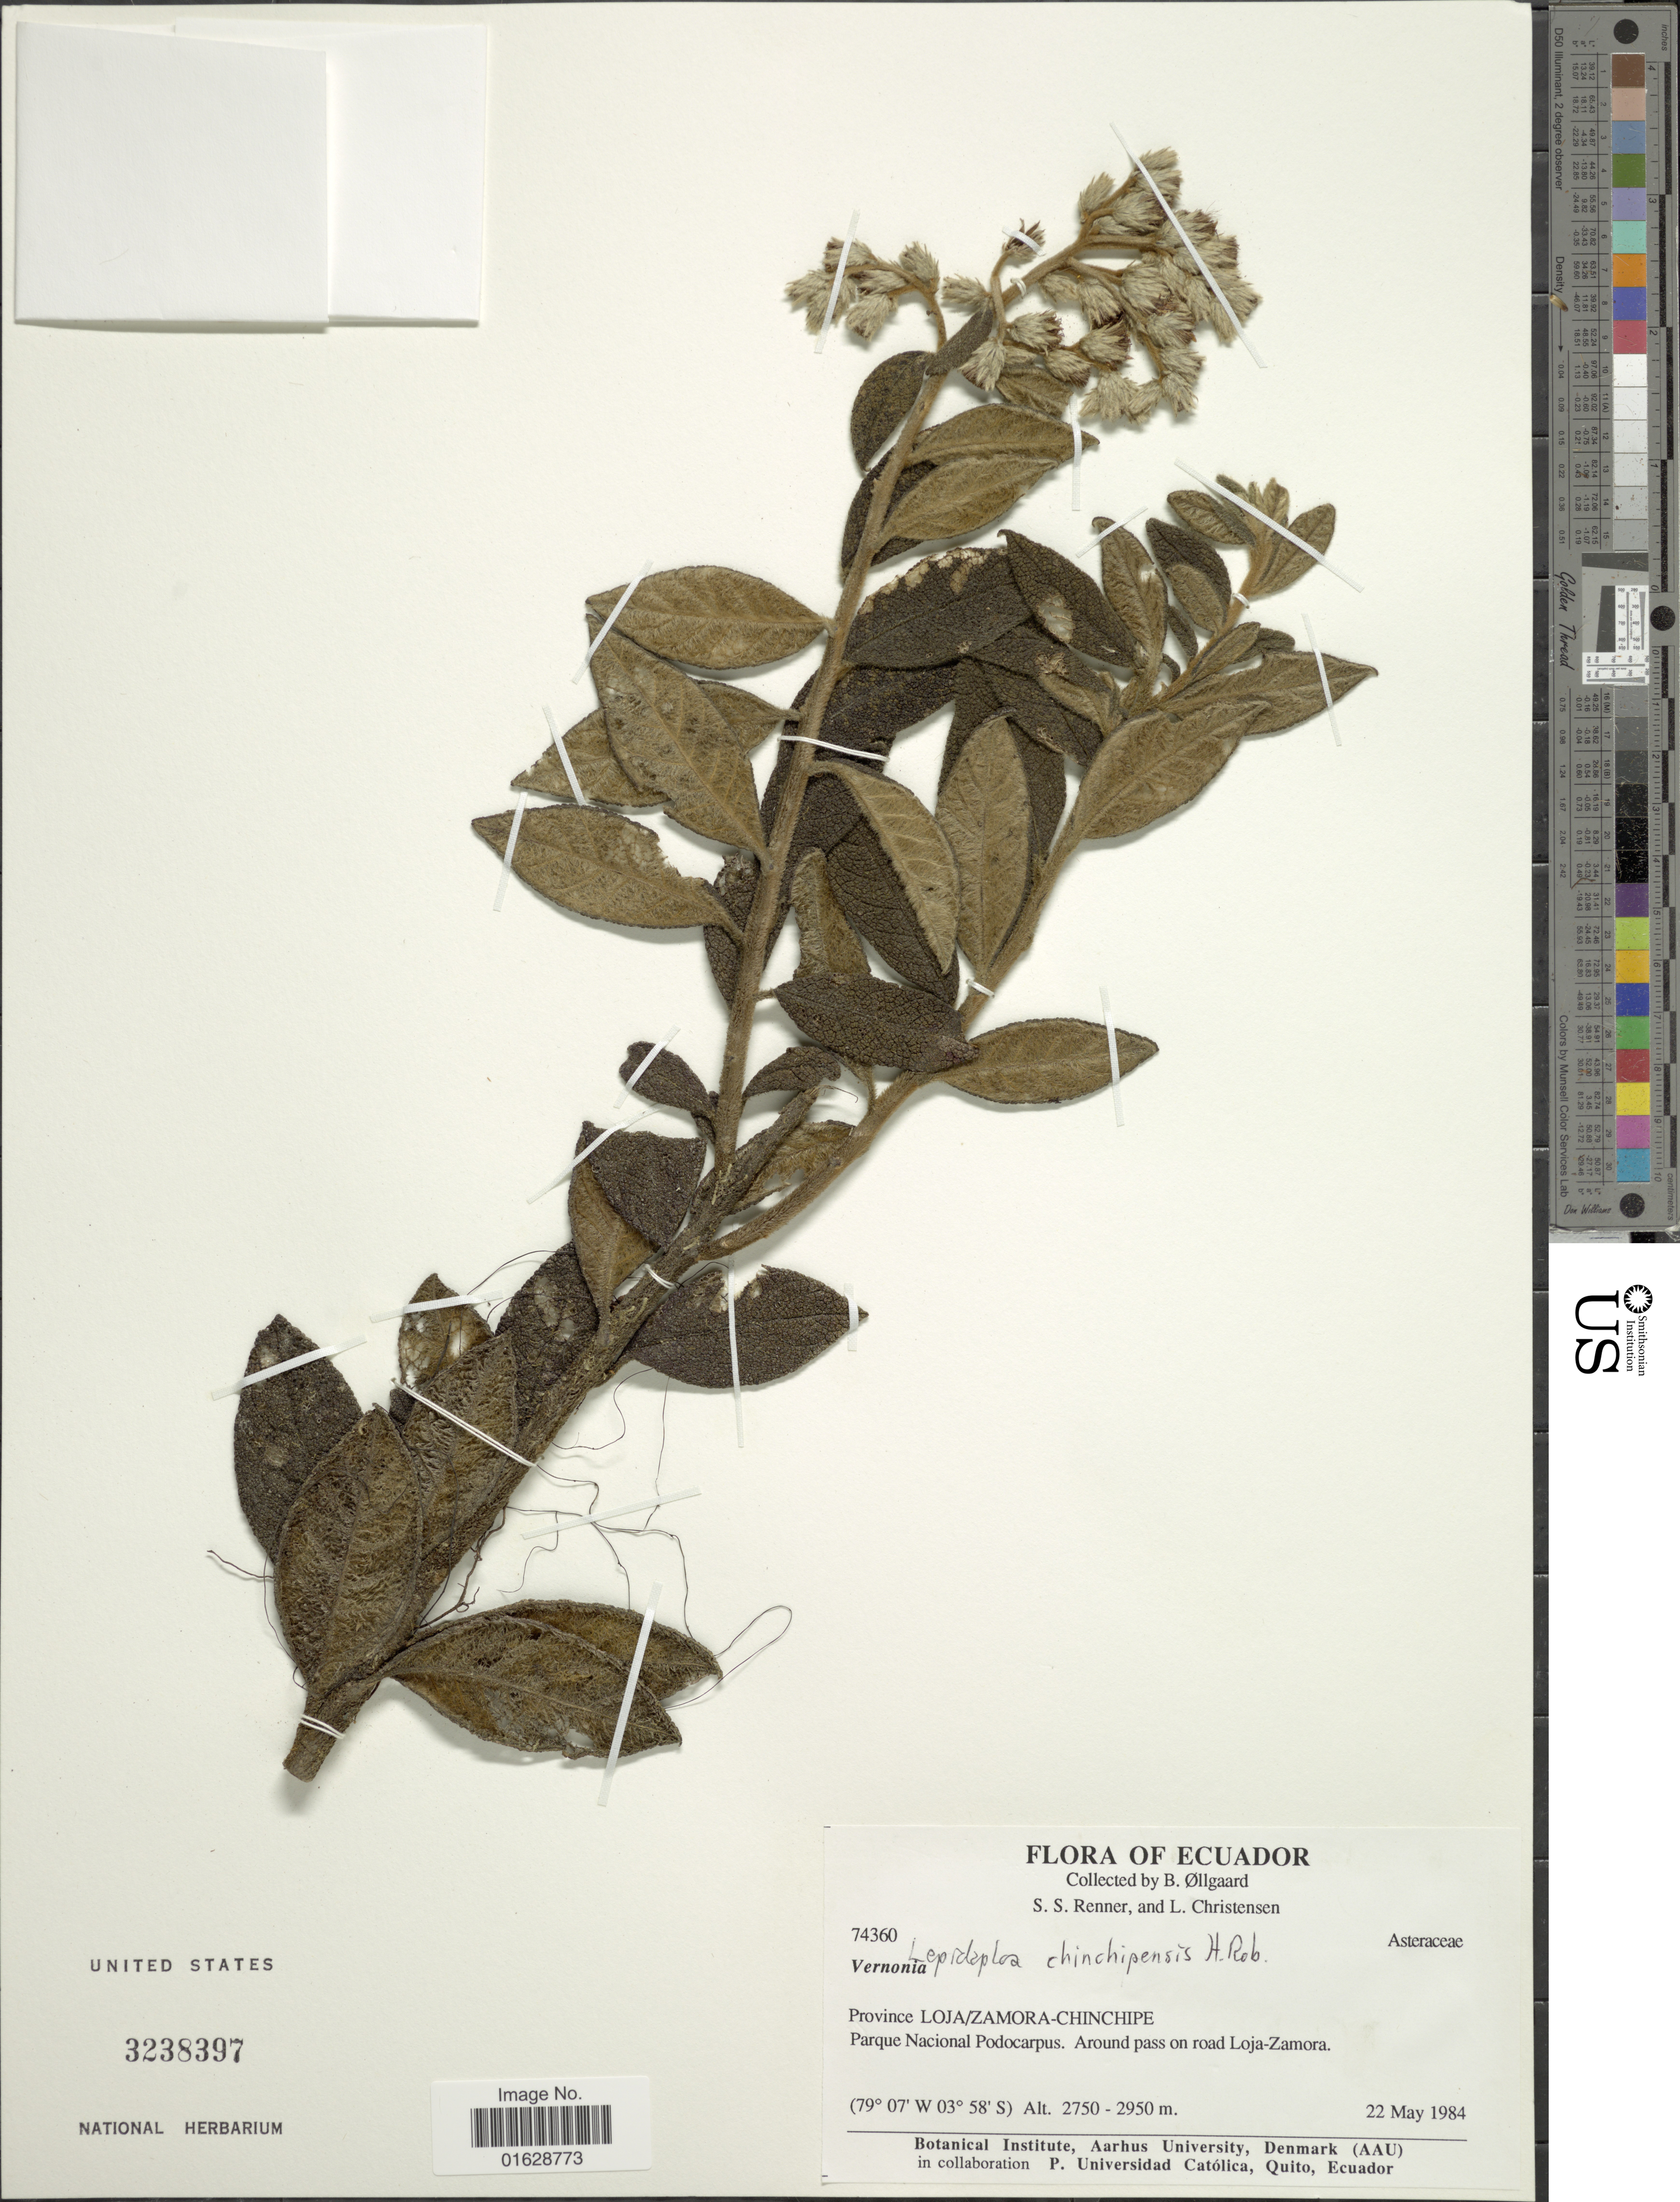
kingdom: Plantae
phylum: Tracheophyta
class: Magnoliopsida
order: Asterales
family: Asteraceae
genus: Lepidaploa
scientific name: Lepidaploa chinchipensis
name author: H. Rob.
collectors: B. Øllgaard, S. S. Renner & L. Christensen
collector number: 74360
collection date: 1984-05-22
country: Ecuador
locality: Province Loja/Zamora-Chinchipe. Parque Nacional Podocarpus. Around pass on road Loja-Zamora.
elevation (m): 2750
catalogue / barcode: US 3238397